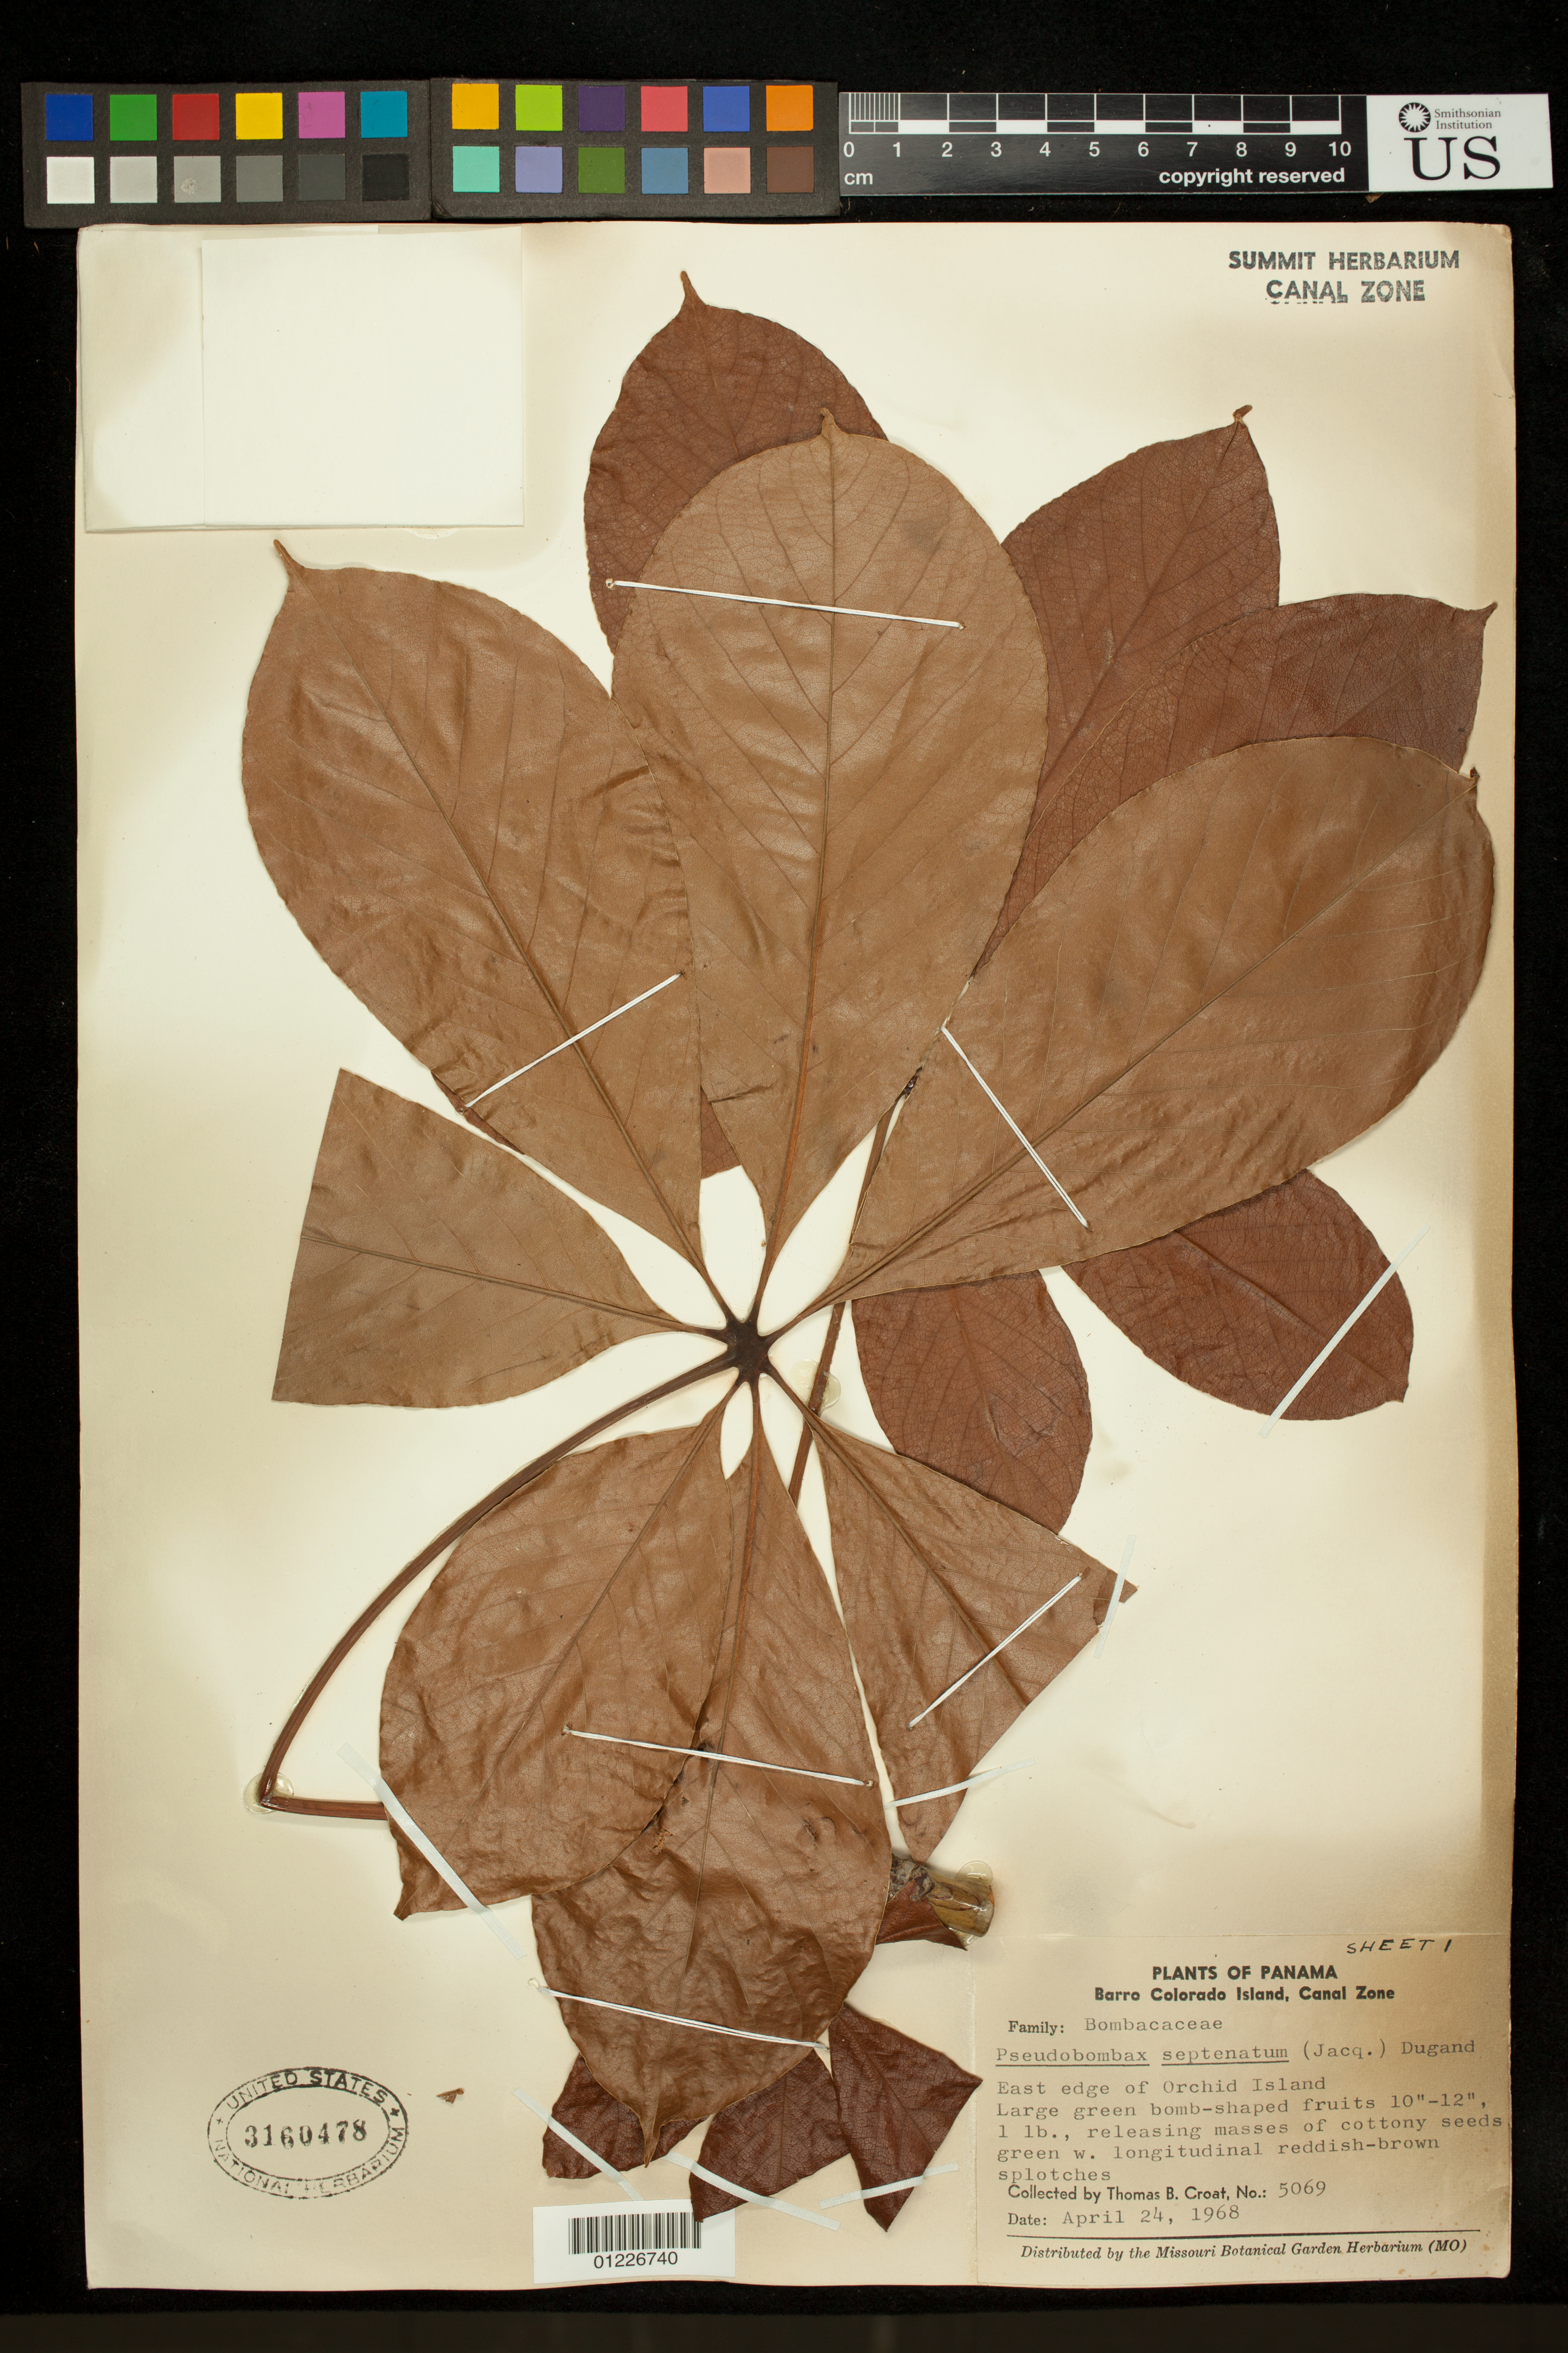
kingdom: Plantae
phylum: Tracheophyta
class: Magnoliopsida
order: Malvales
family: Malvaceae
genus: Pseudobombax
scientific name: Pseudobombax septenatum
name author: (Jacq.) Dugand G.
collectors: T. B. Croat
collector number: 5069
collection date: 1968-04-24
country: Panama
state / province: Panamá Oeste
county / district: Canal Zone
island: Orchid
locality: East edge of Orchid Island, off Barro Colorado, Canal Zone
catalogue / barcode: US 3160478